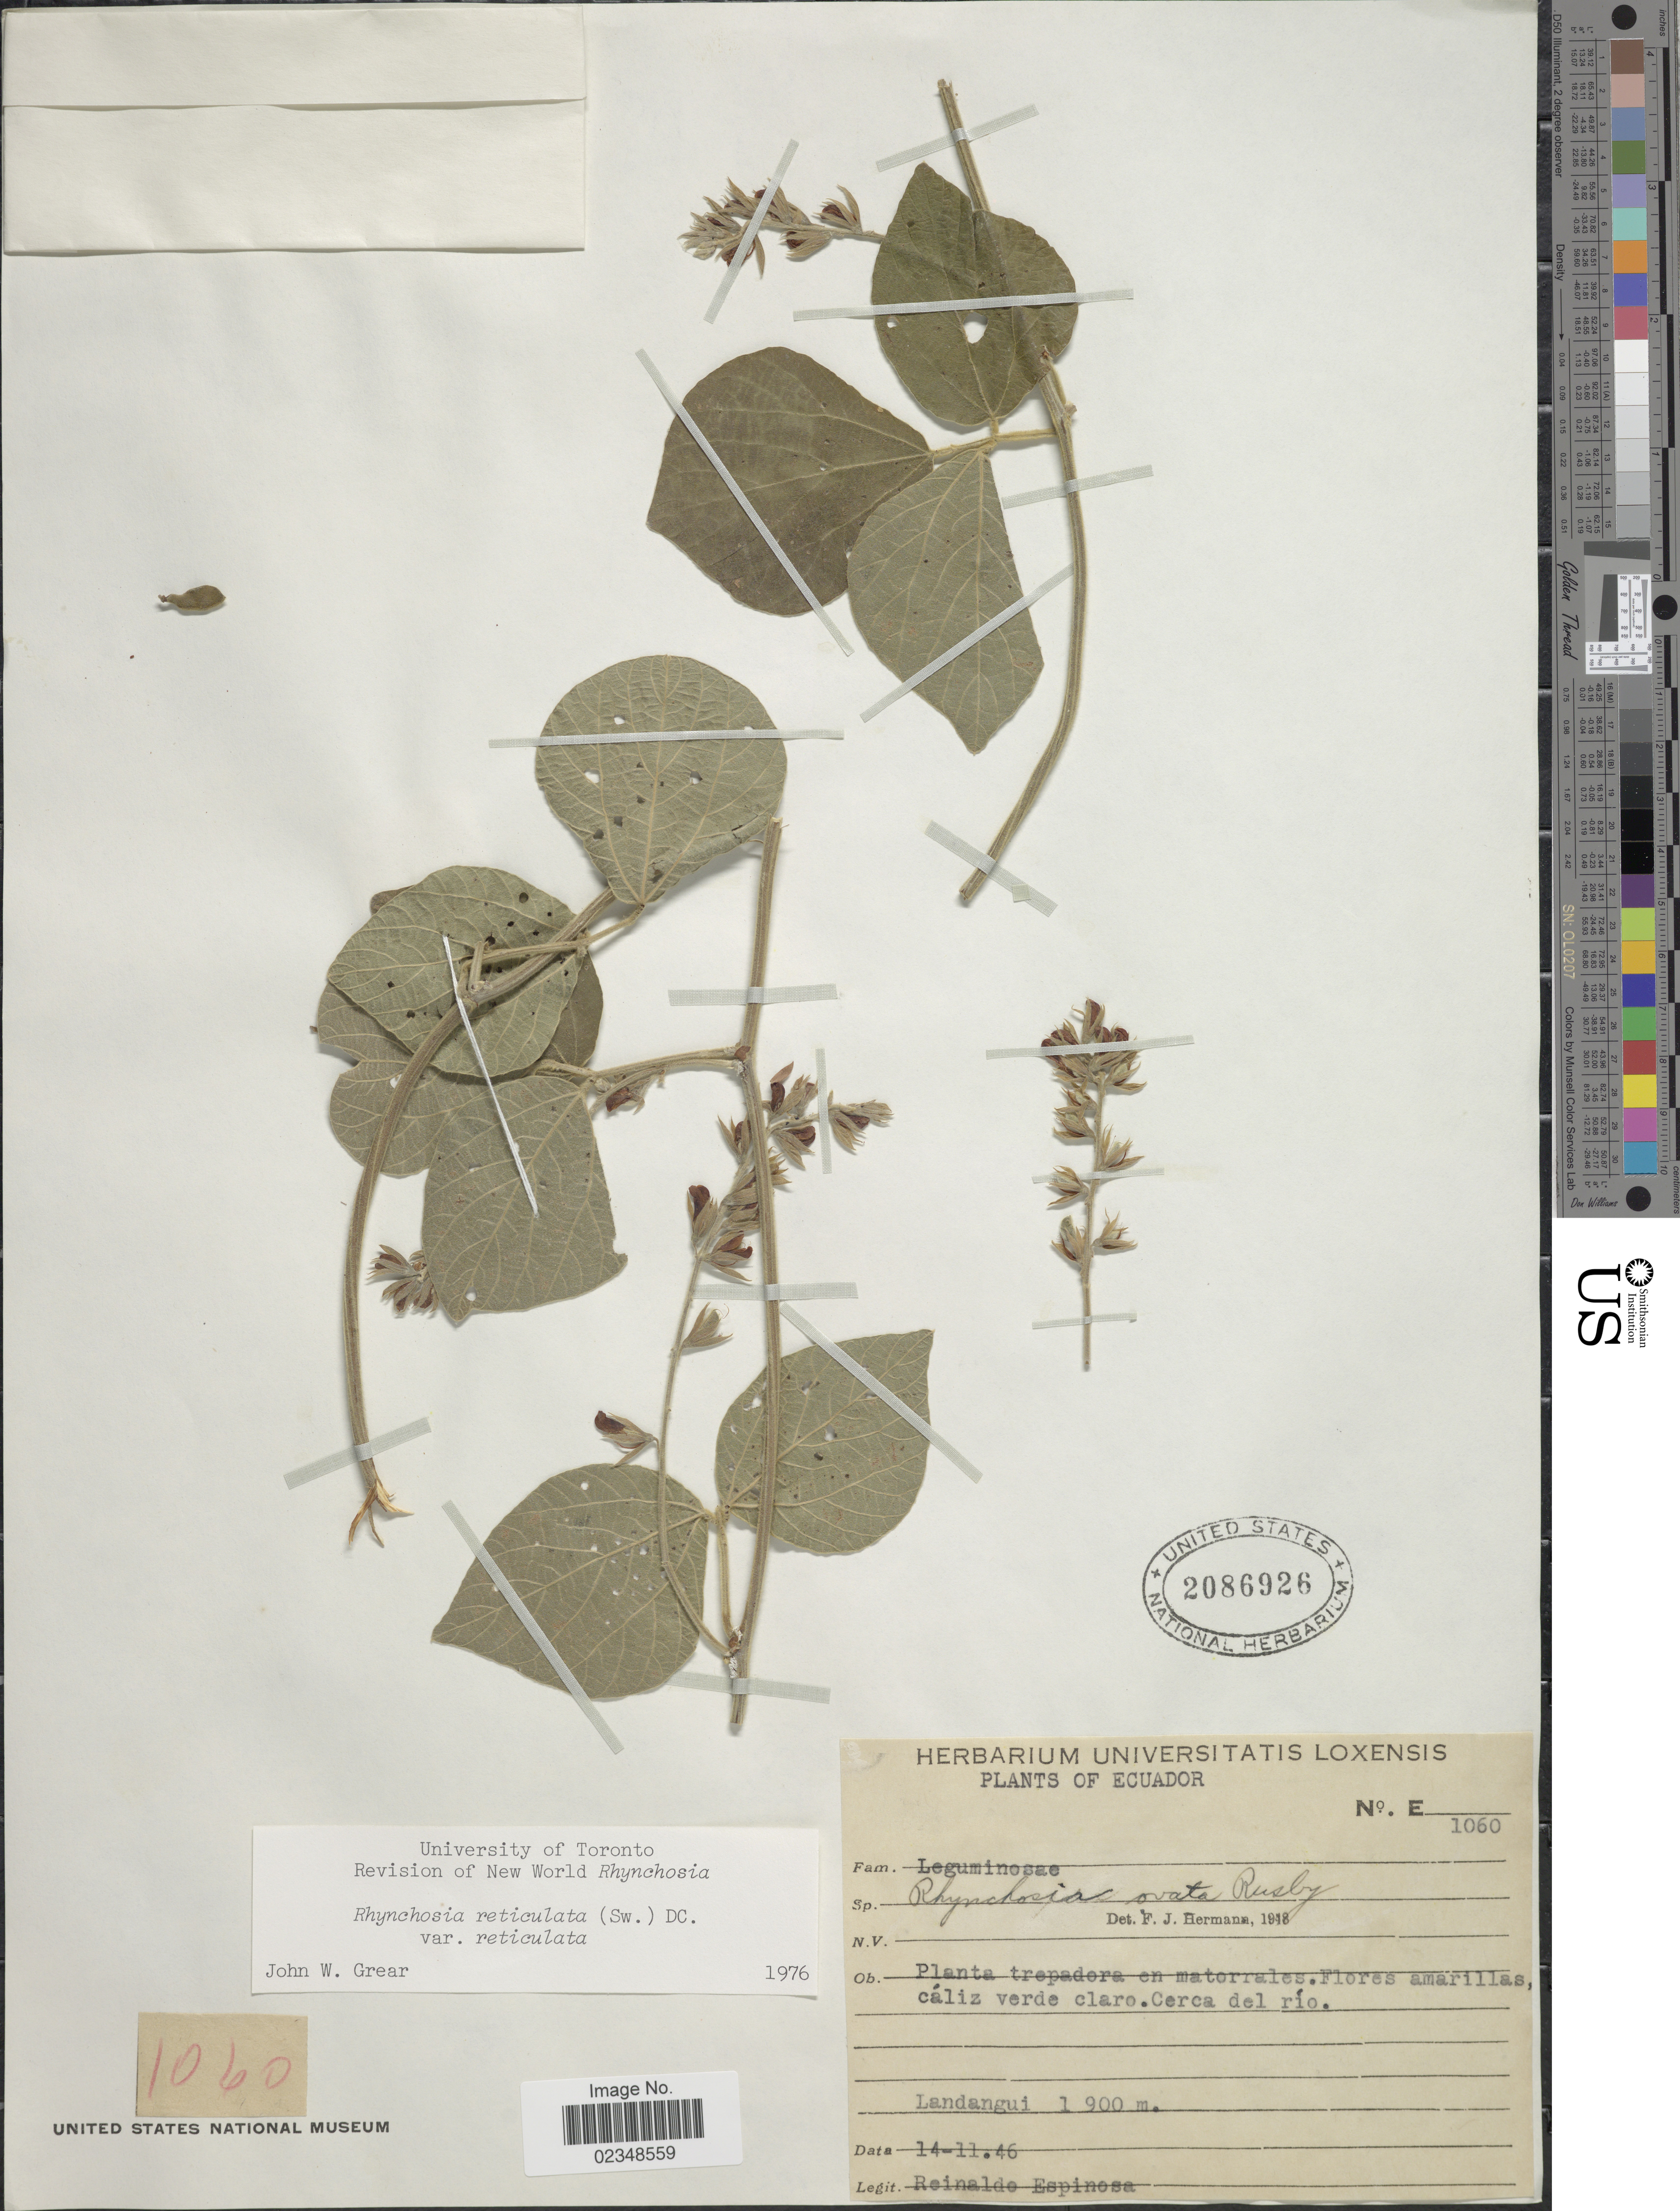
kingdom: Plantae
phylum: Tracheophyta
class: Magnoliopsida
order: Fabales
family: Fabaceae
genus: Rhynchosia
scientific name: Rhynchosia reticulata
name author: (Sw.) DC.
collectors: R. Espinosa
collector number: E 1060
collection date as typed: Transcribed d/m/y: 14/11/46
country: Ecuador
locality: Landangui, cerca del Rio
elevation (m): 1900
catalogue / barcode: US 2086926